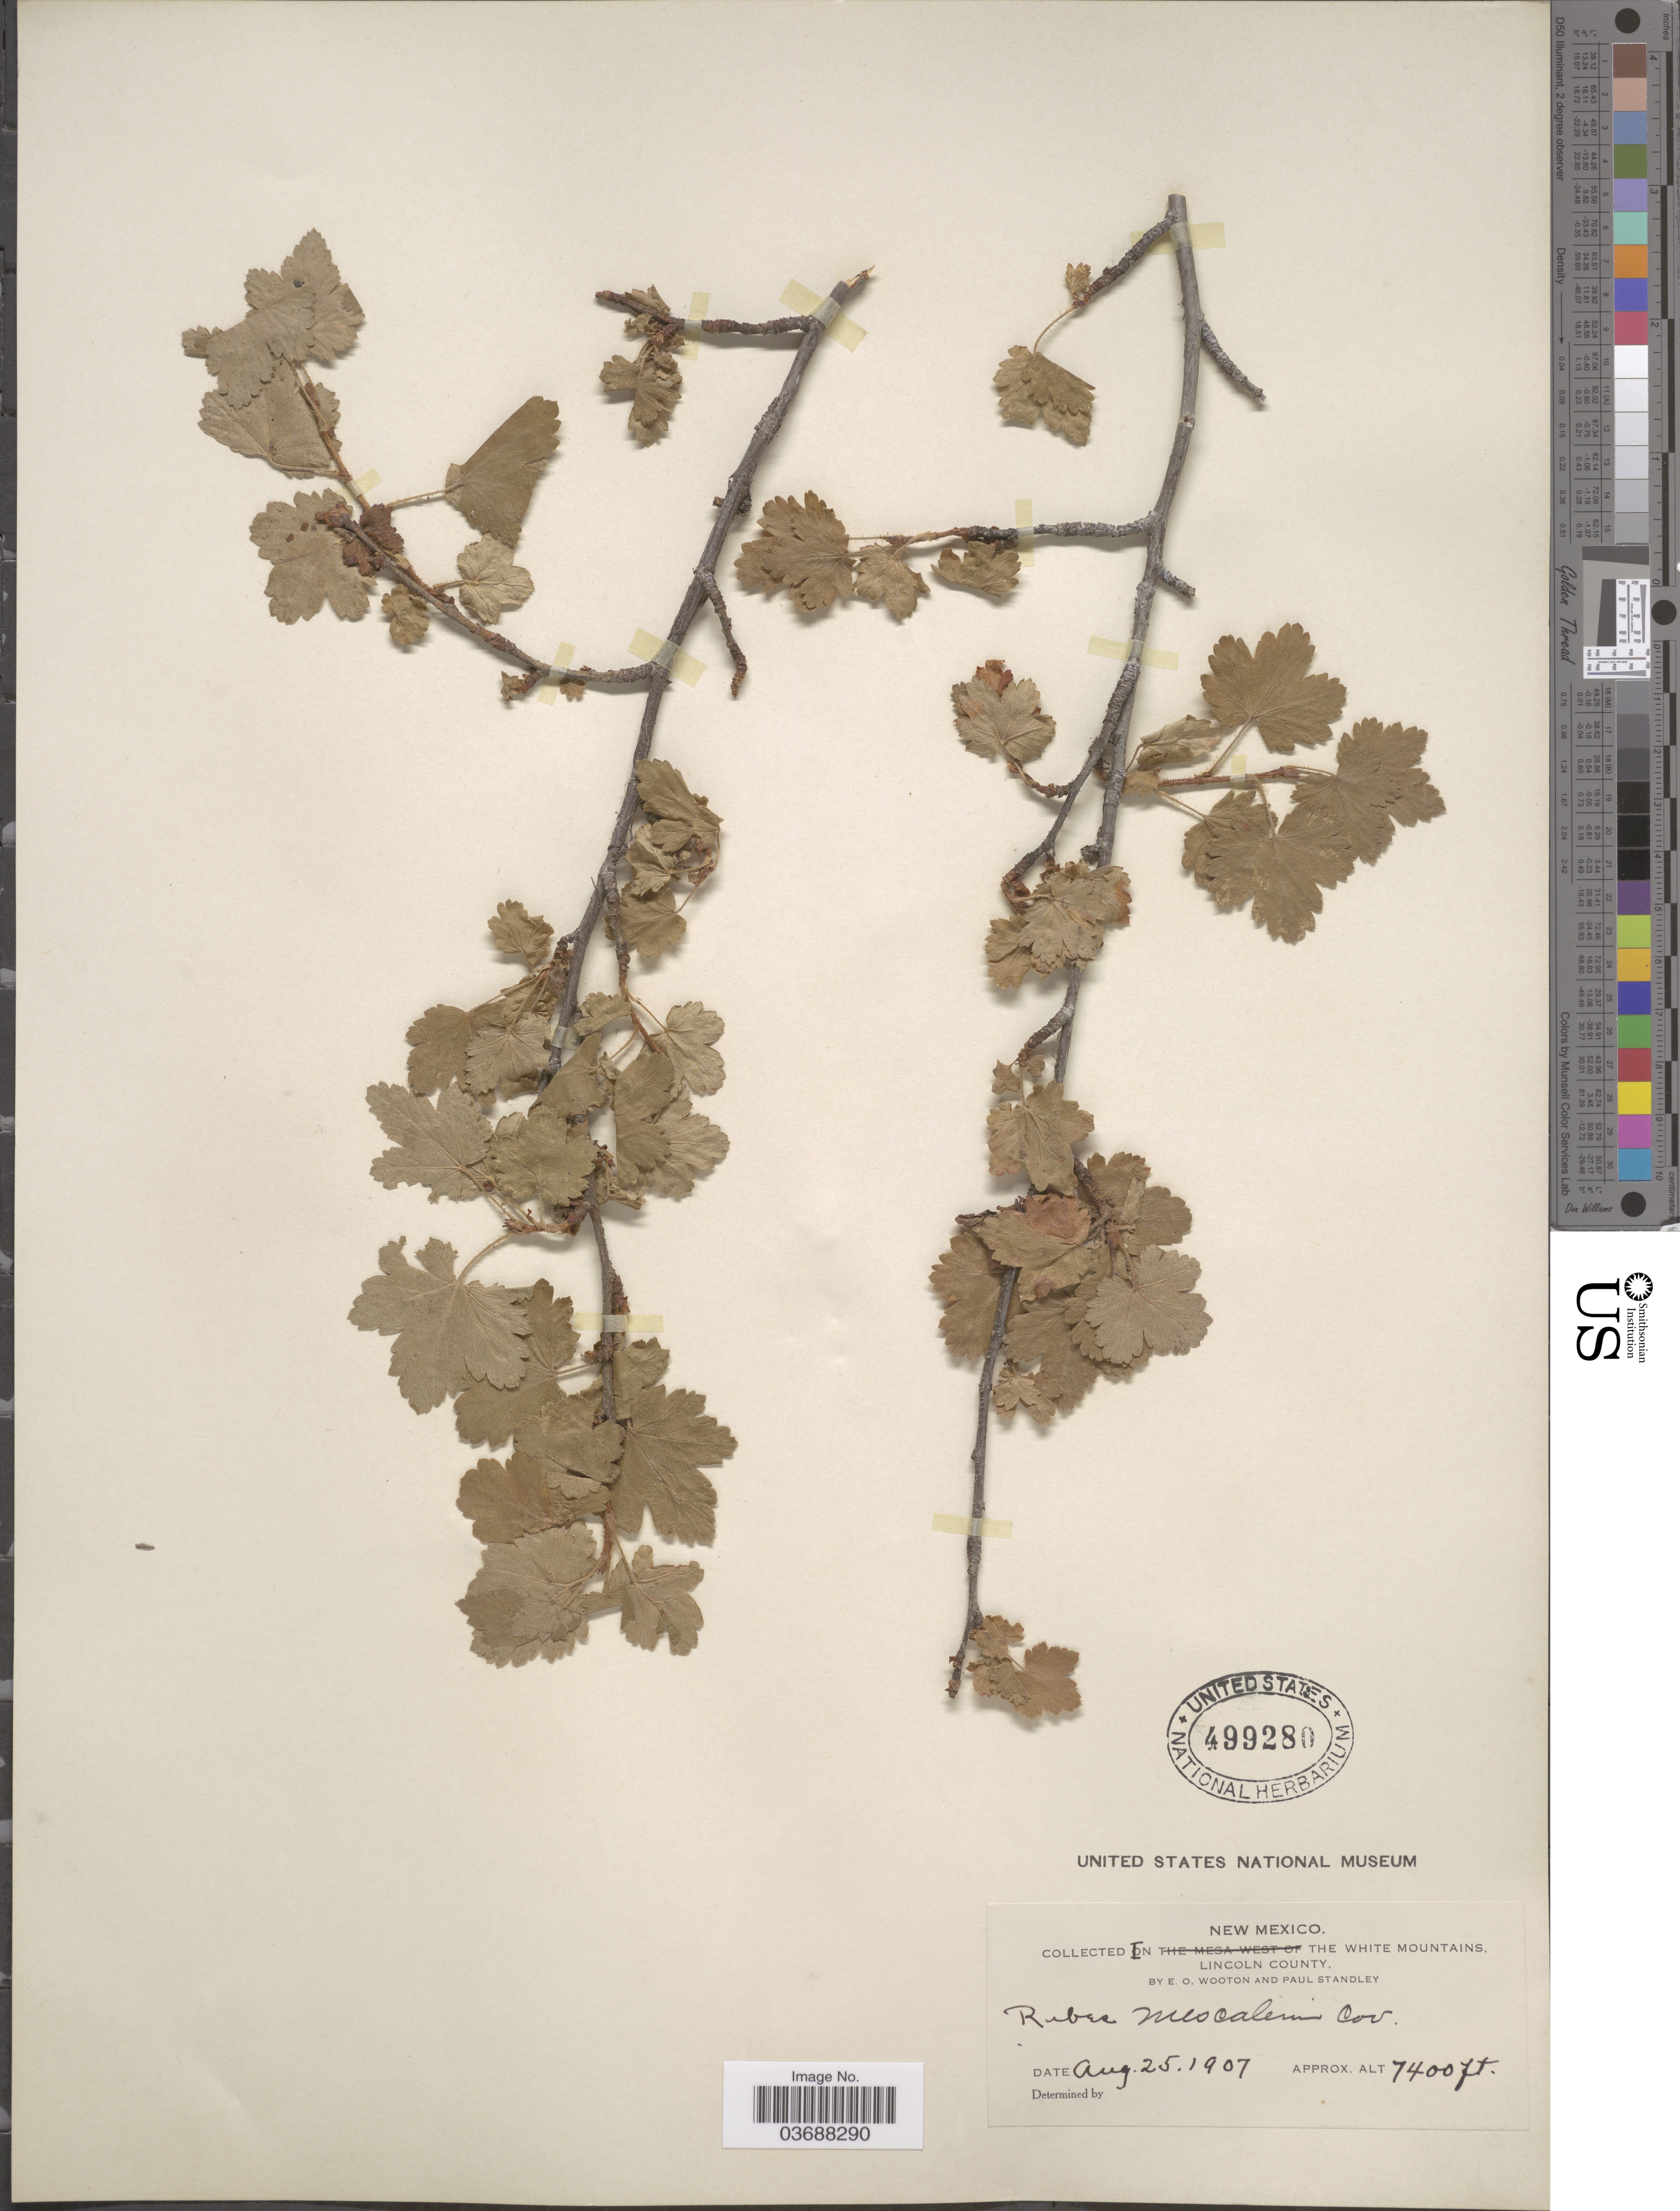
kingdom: Plantae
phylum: Tracheophyta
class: Magnoliopsida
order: Saxifragales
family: Grossulariaceae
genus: Ribes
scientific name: Ribes mescalerium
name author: Coville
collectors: E. O. Wooton & P. C. Standley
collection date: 1907-08-25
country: United States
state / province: New Mexico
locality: In the White Mountains, Lincoln County.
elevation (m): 2256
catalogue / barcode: US 499280